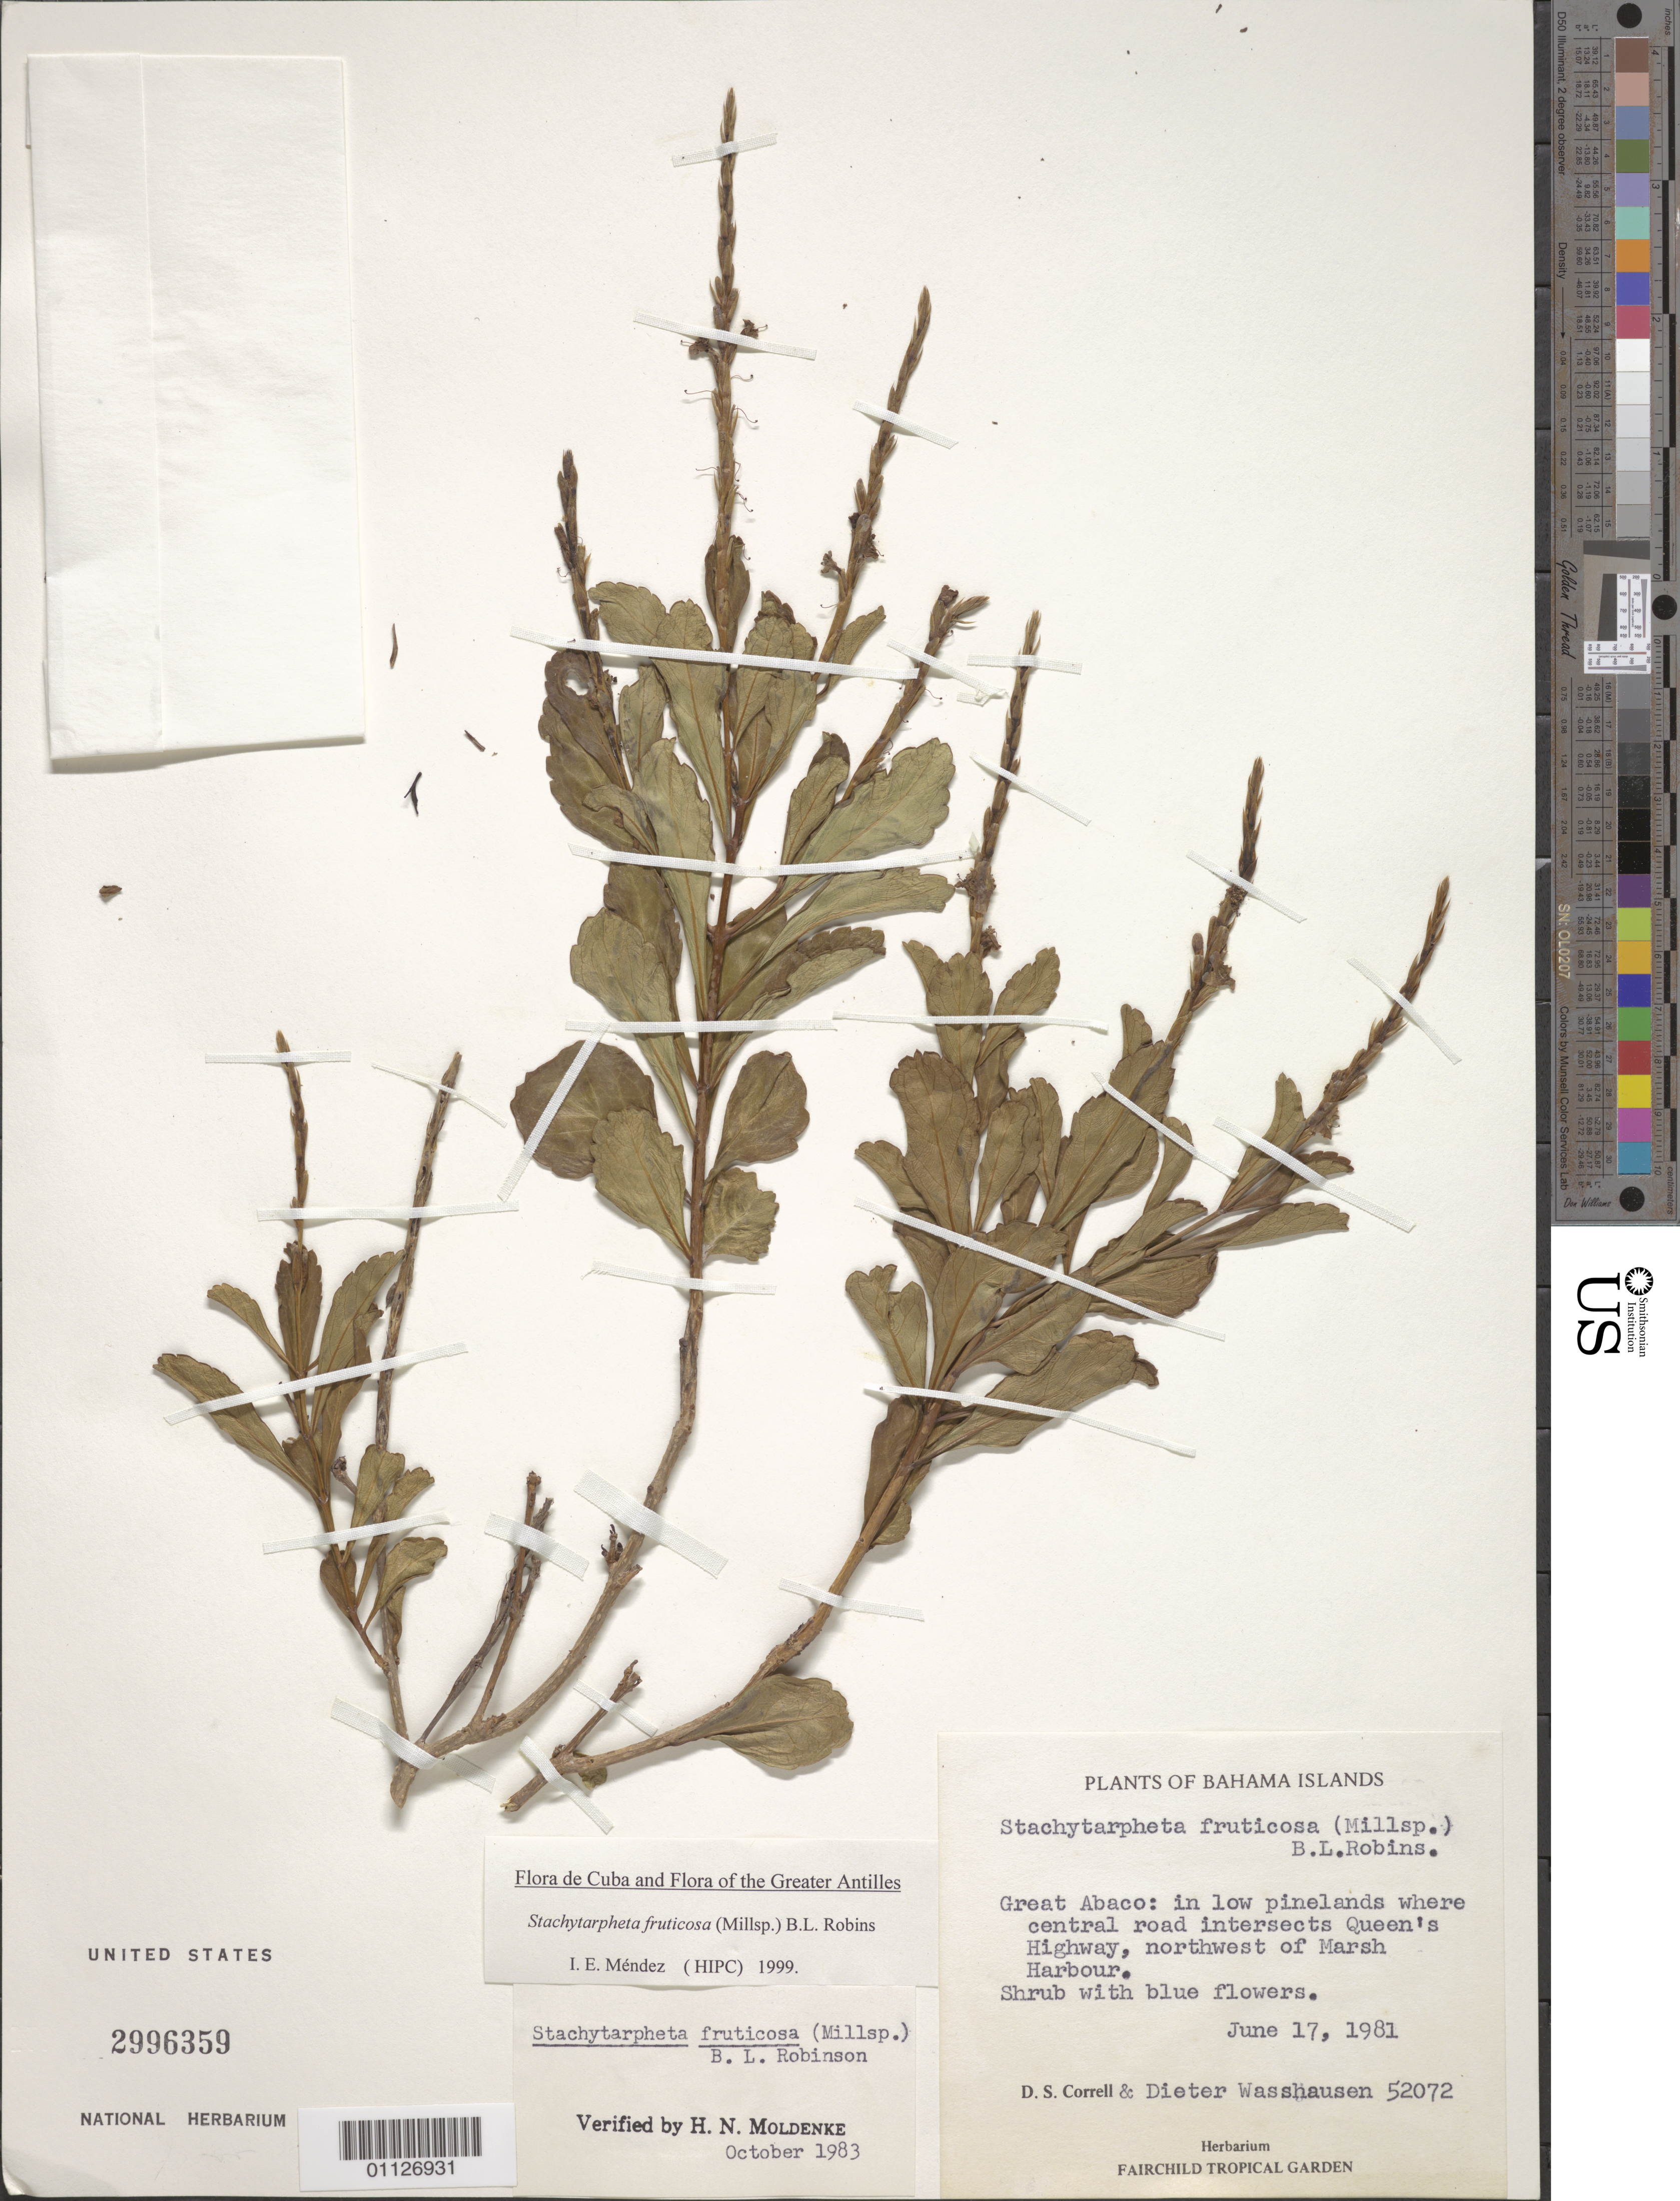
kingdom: Plantae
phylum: Tracheophyta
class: Magnoliopsida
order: Lamiales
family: Verbenaceae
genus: Stachytarpheta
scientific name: Stachytarpheta fruticosa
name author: (Millsp.) B.L. Rob.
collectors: D. S. Correll & D. C. Wasshausen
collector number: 52072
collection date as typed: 17 Jun 1981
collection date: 1981-06-17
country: Bahamas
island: Great Abaco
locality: In low pinelands where central road intersects Queen's HIghway, NW of Marsh Harbour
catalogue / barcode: US 2996359